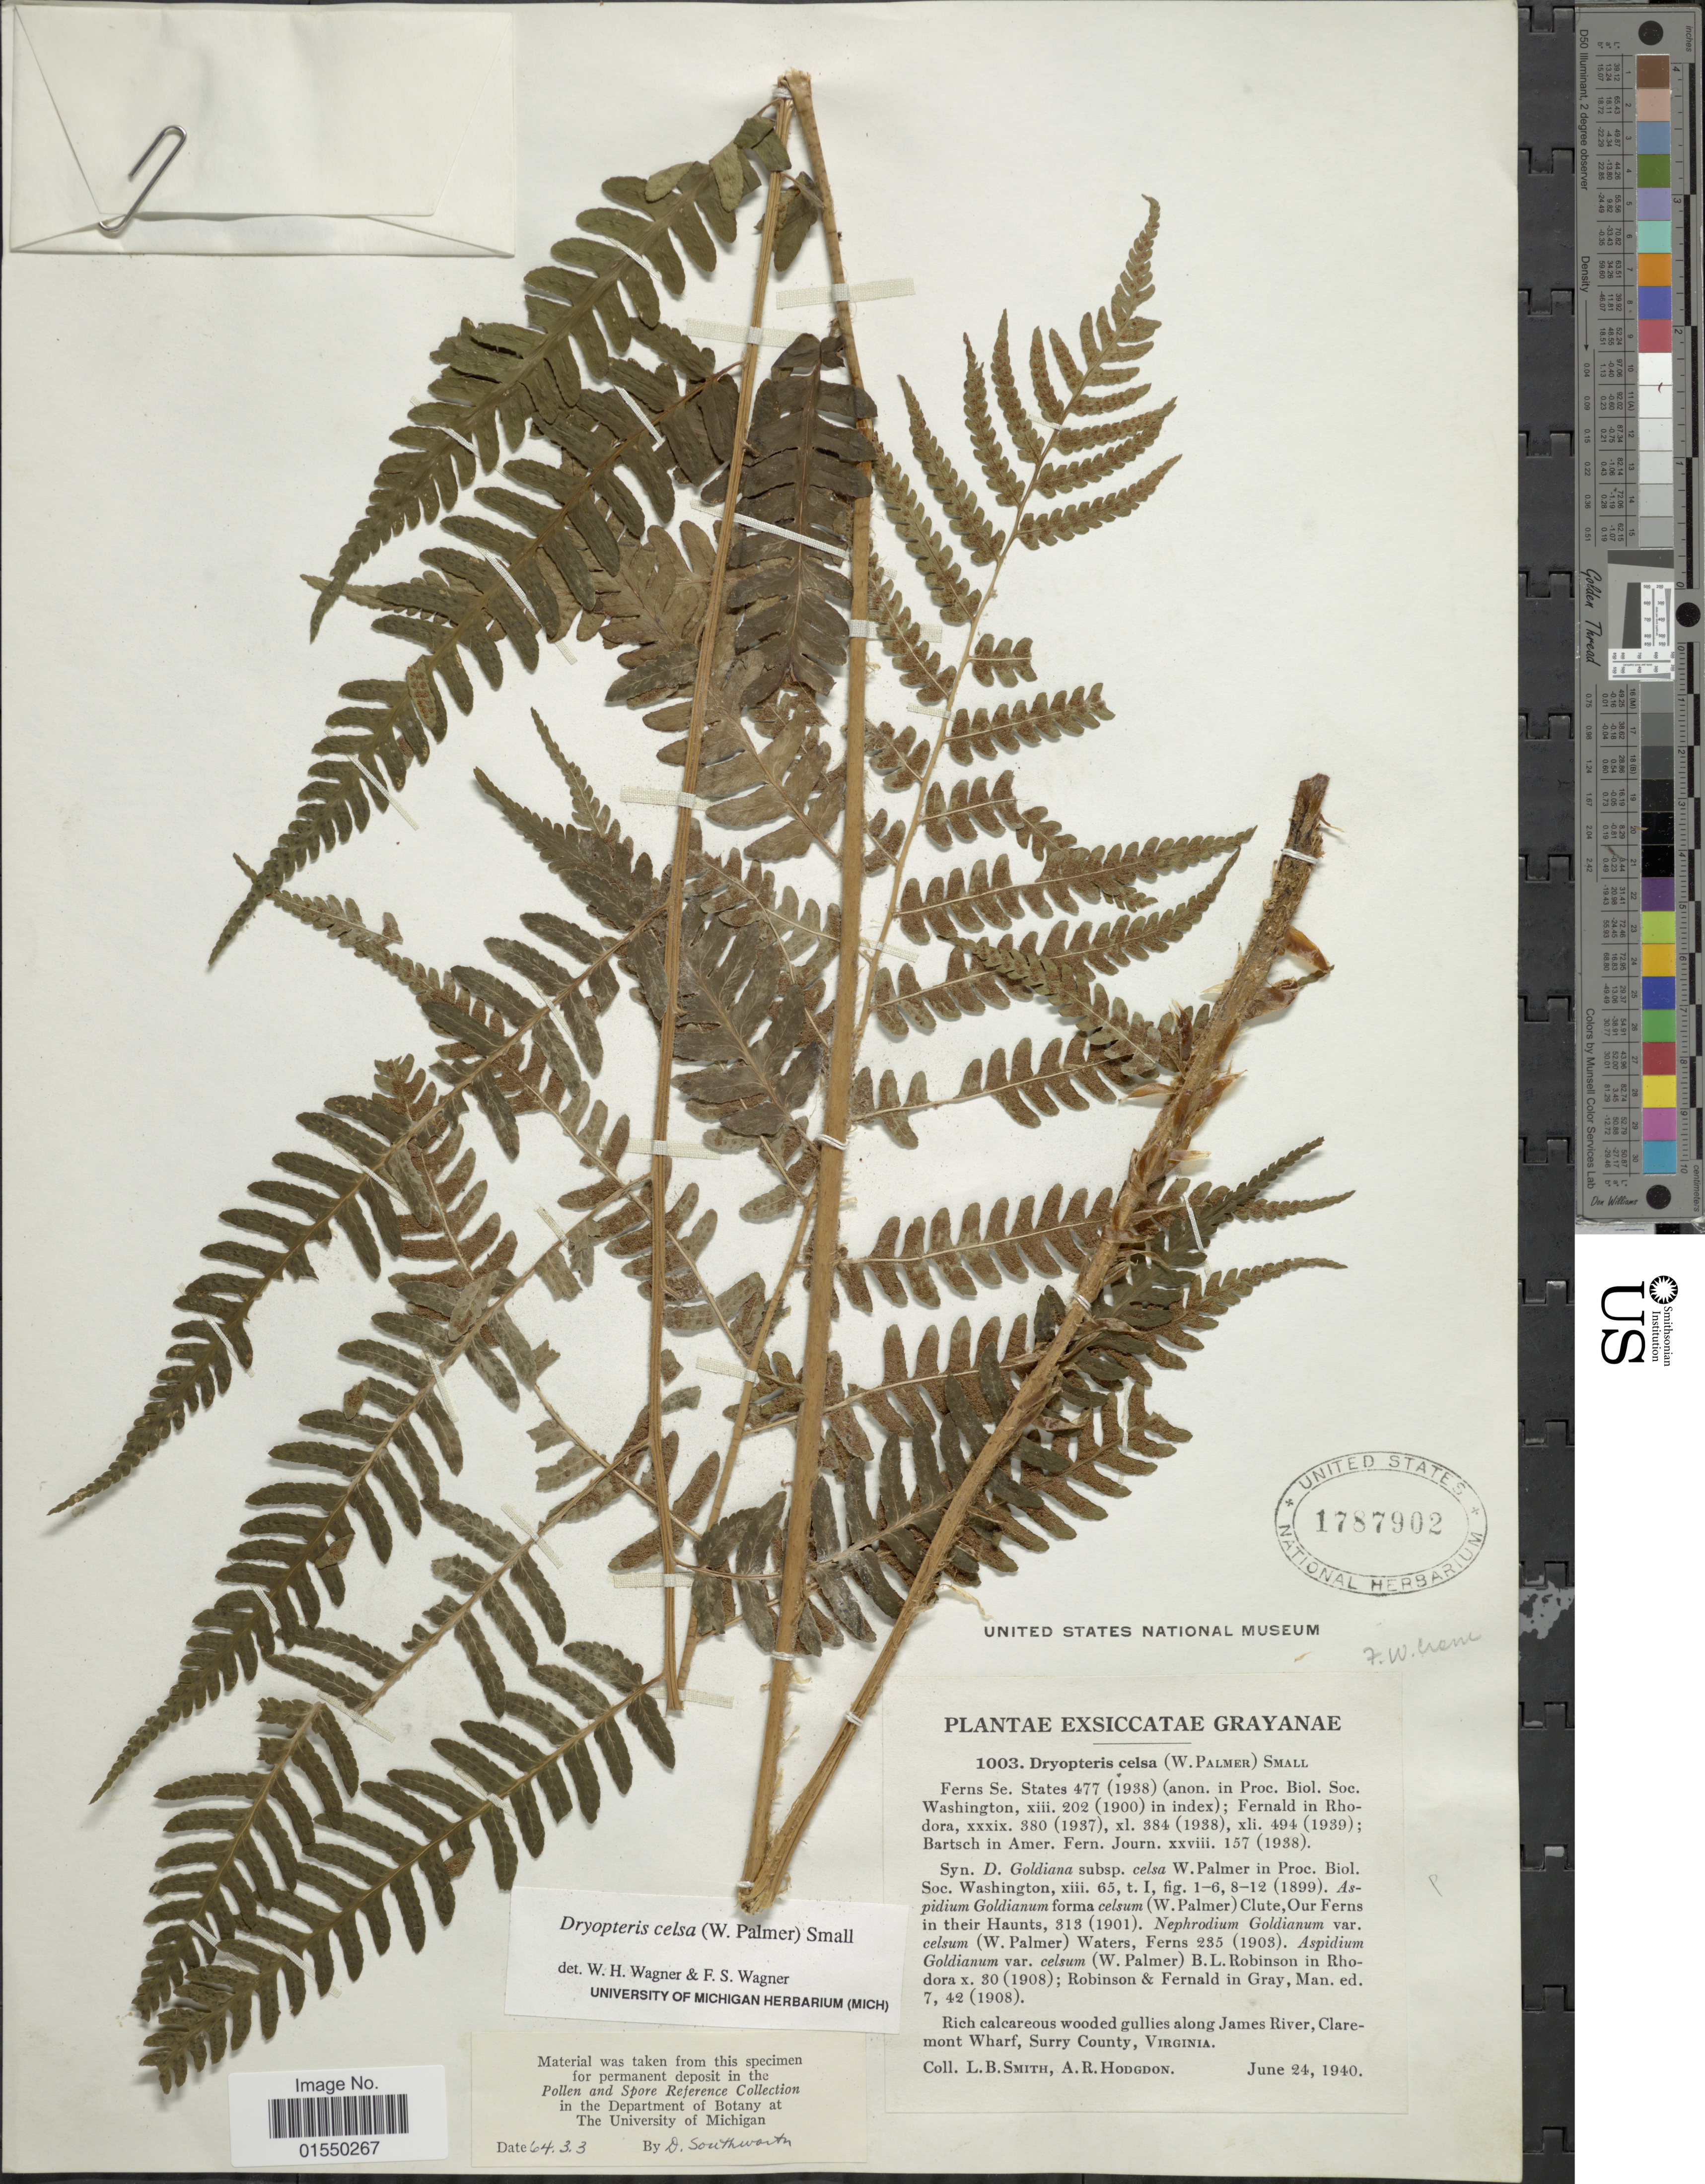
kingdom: Plantae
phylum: Tracheophyta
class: Polypodiopsida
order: Polypodiales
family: Dryopteridaceae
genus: Dryopteris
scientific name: Dryopteris celsa (W. Palmer) Knowlt., W. Palmer & C.L. Pollard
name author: (W. Palmer) Knowlt. et al.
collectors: L. Smith & A. R. Hodgdon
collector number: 1003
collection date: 1940-06-24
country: United States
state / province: Virginia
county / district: Surry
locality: Grayanae, along James River, Claremont Wharf.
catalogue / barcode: US 1787902